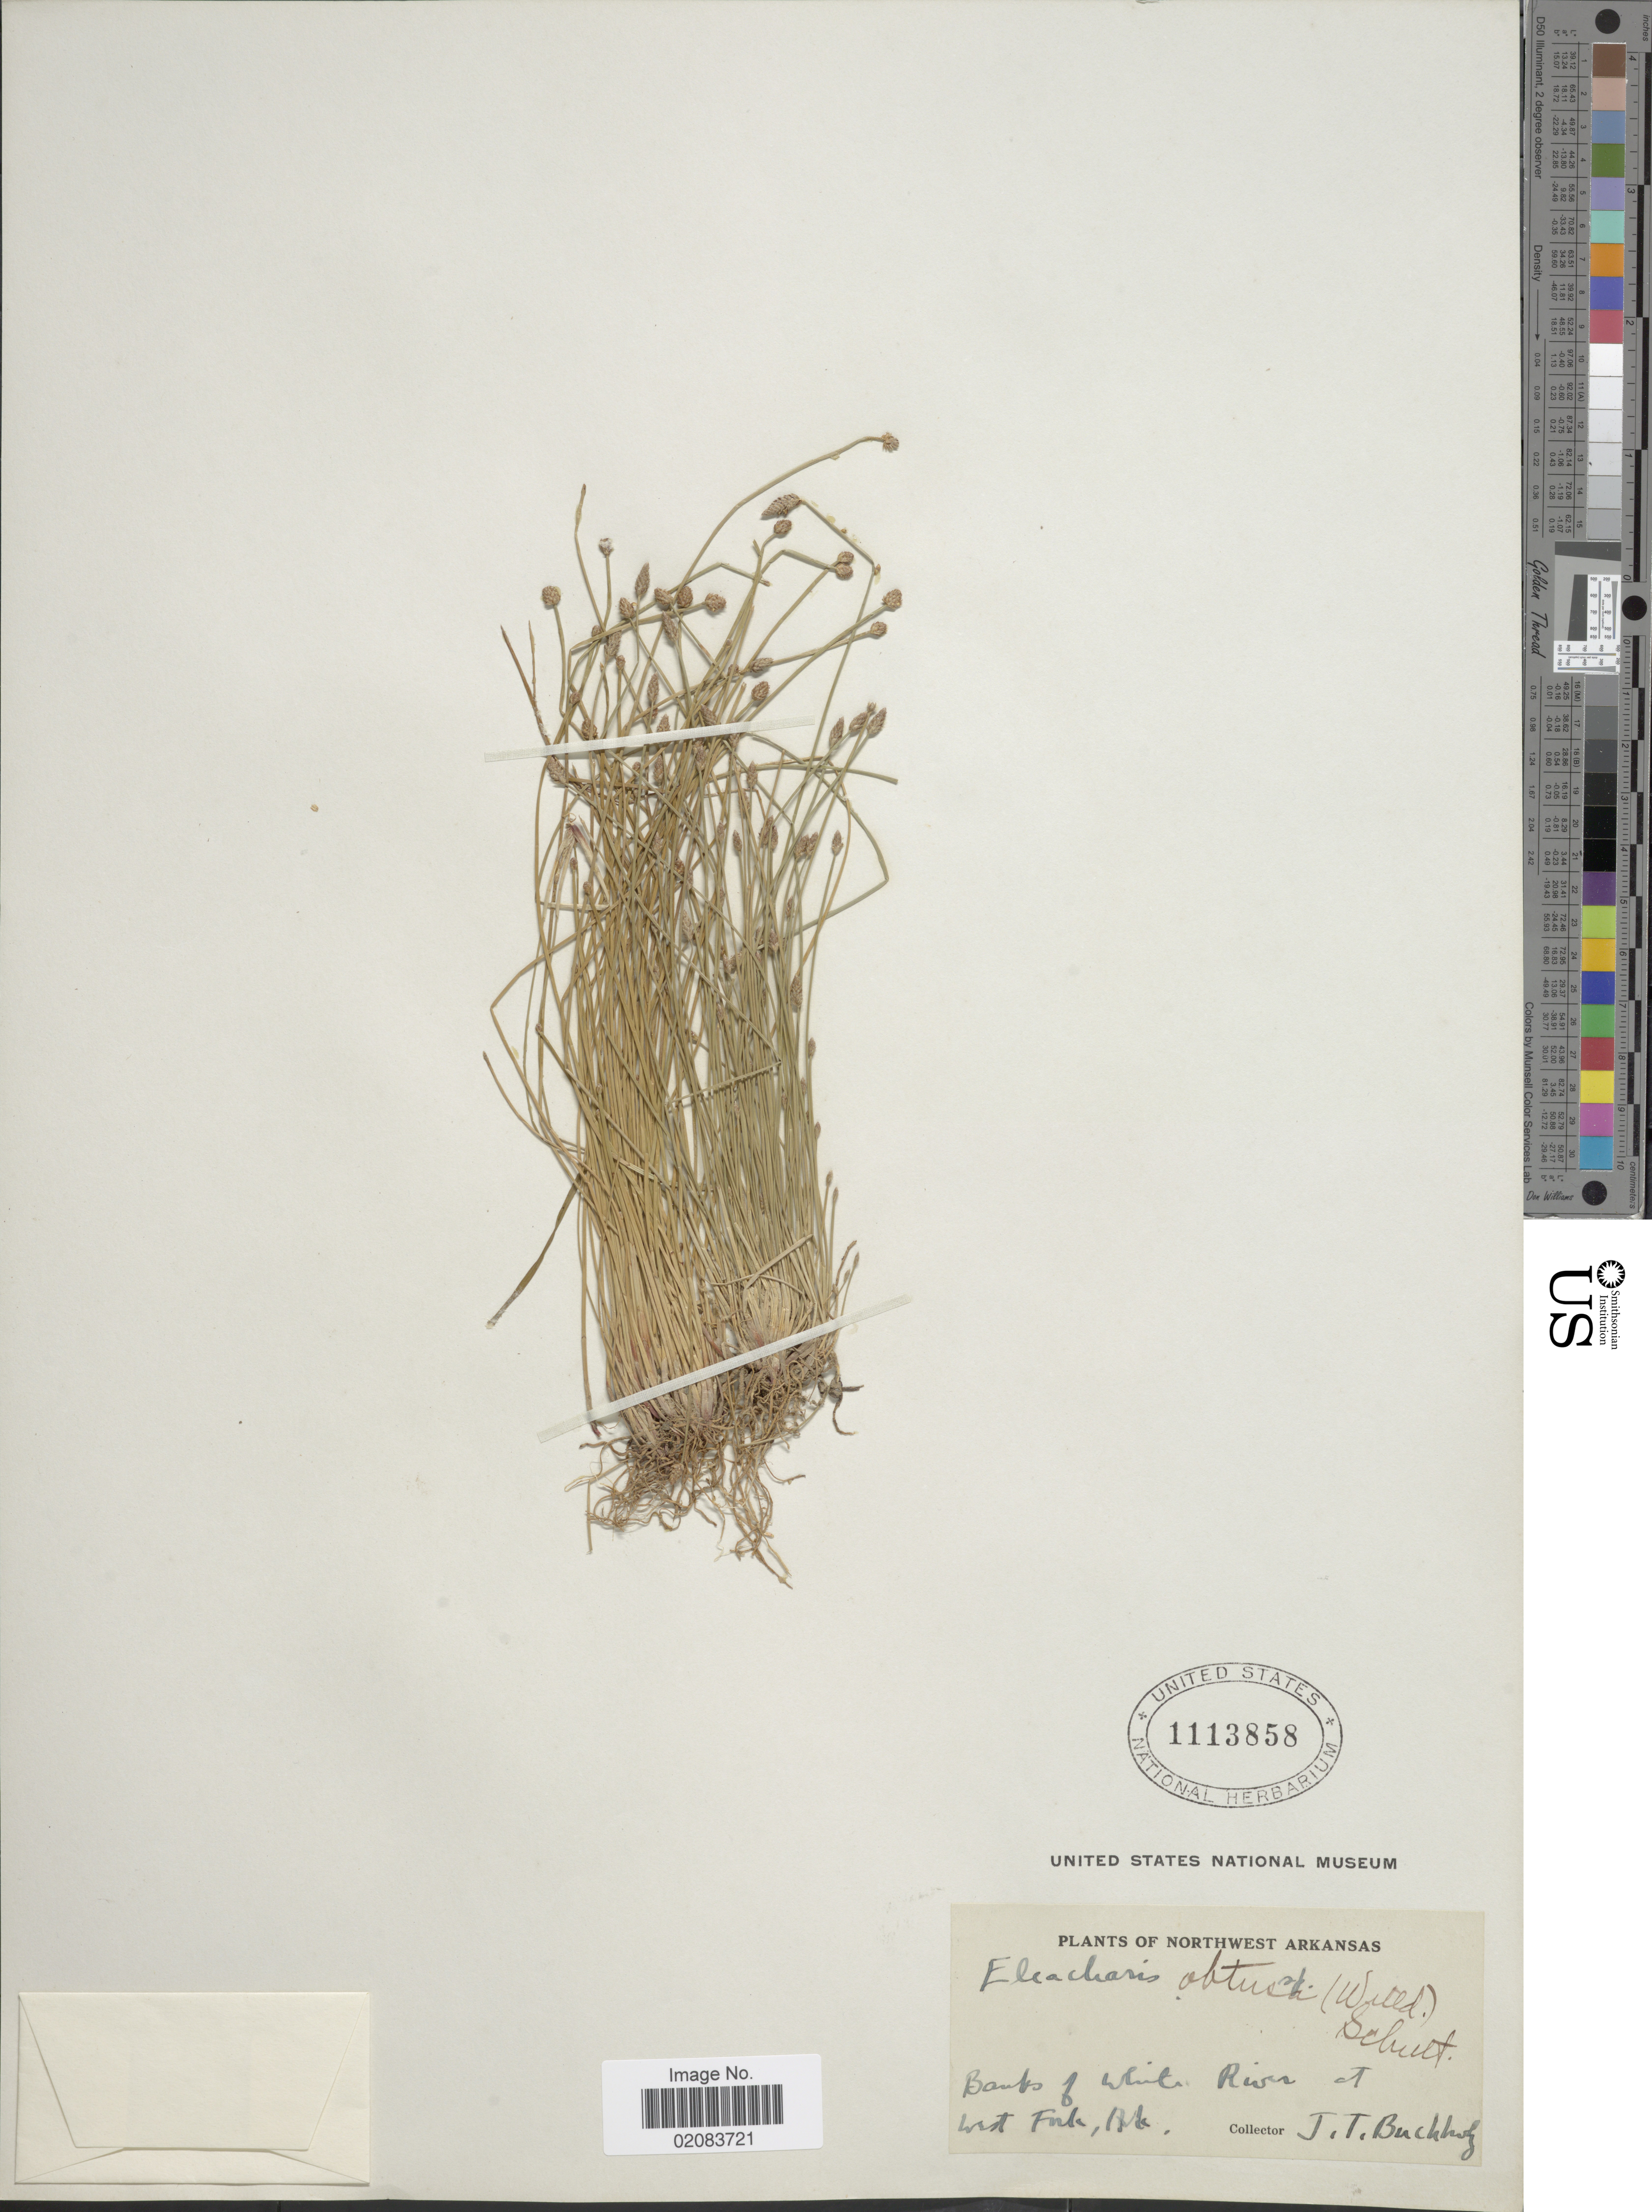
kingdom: Plantae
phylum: Tracheophyta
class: Liliopsida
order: Poales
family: Cyperaceae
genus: Eleocharis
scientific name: Eleocharis obtusa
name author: (Willd.) Schult.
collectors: J. T. Buchholz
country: United States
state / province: Arkansas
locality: Northwest Arkansas, banks of White River, West Fork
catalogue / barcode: US 1113858